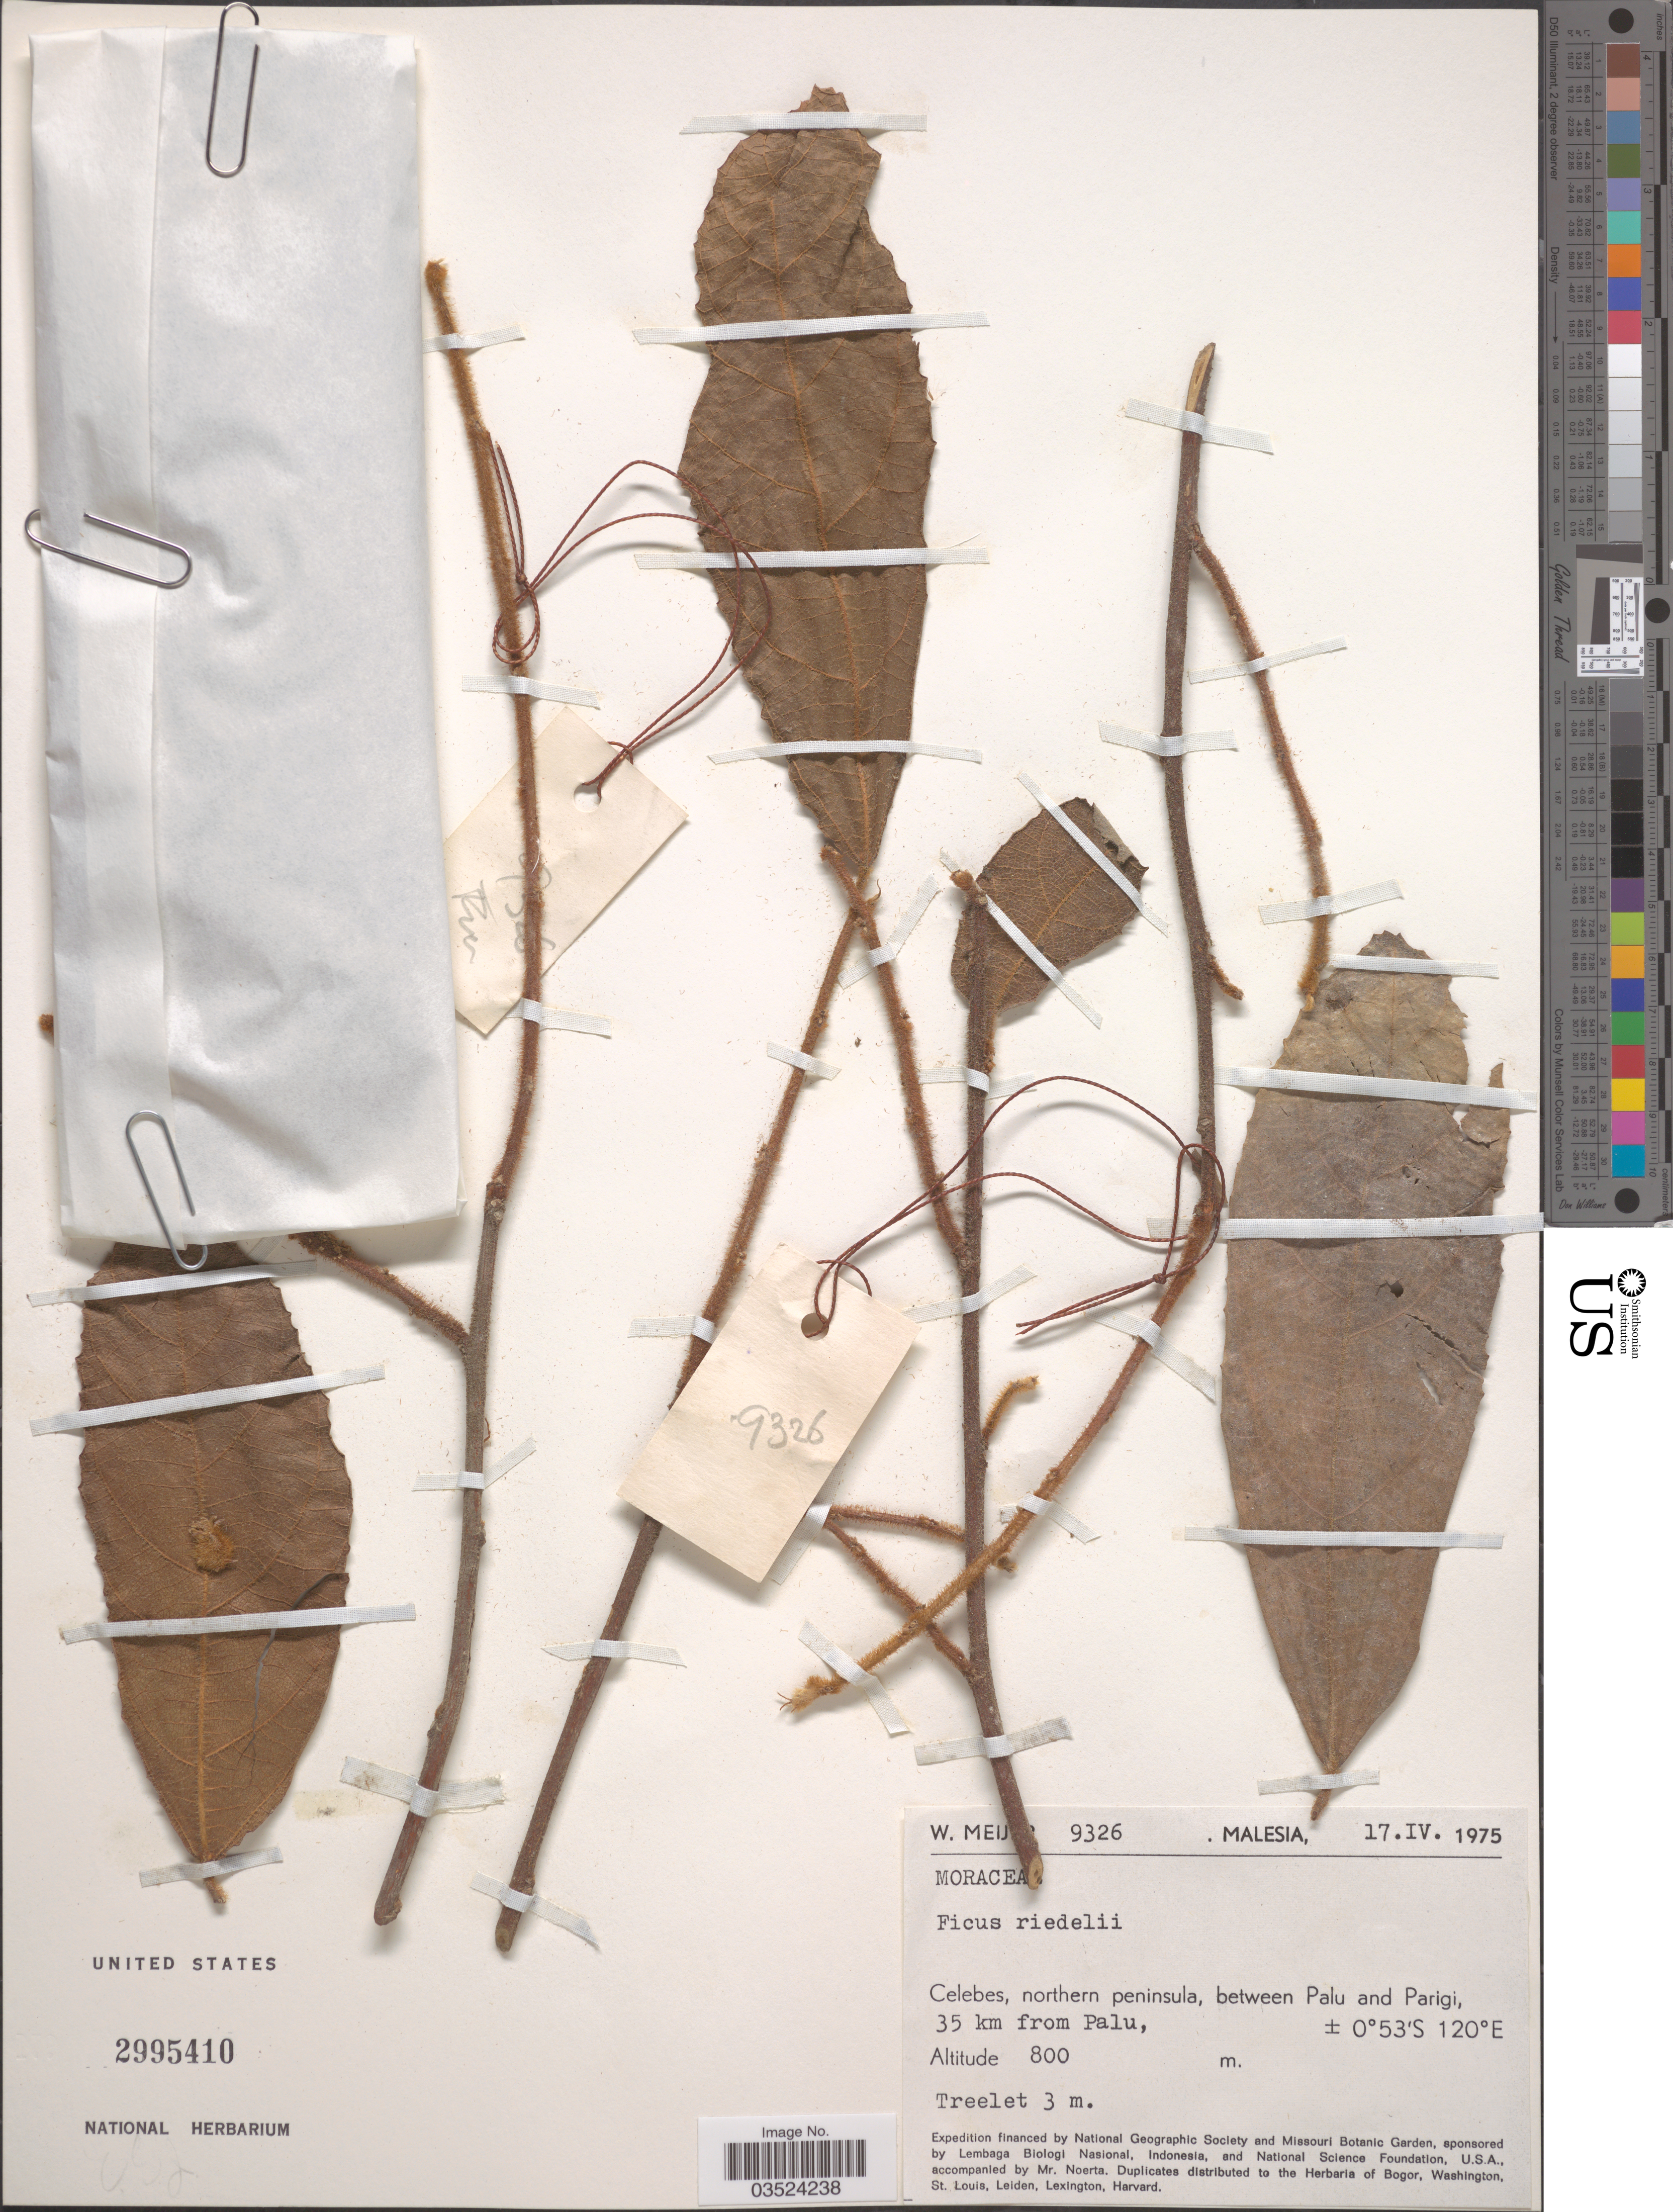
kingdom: Plantae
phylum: Tracheophyta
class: Magnoliopsida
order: Rosales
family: Moraceae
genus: Ficus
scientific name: Ficus riedelii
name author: Teijsm. ex Miq.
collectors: W. Meijer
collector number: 9326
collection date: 1975-04-17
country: Malaysia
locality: Malesia. Celebes, northern peninsula, between Palu and Parigi, 35 km from Palu.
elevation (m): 800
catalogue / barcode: US 2995410